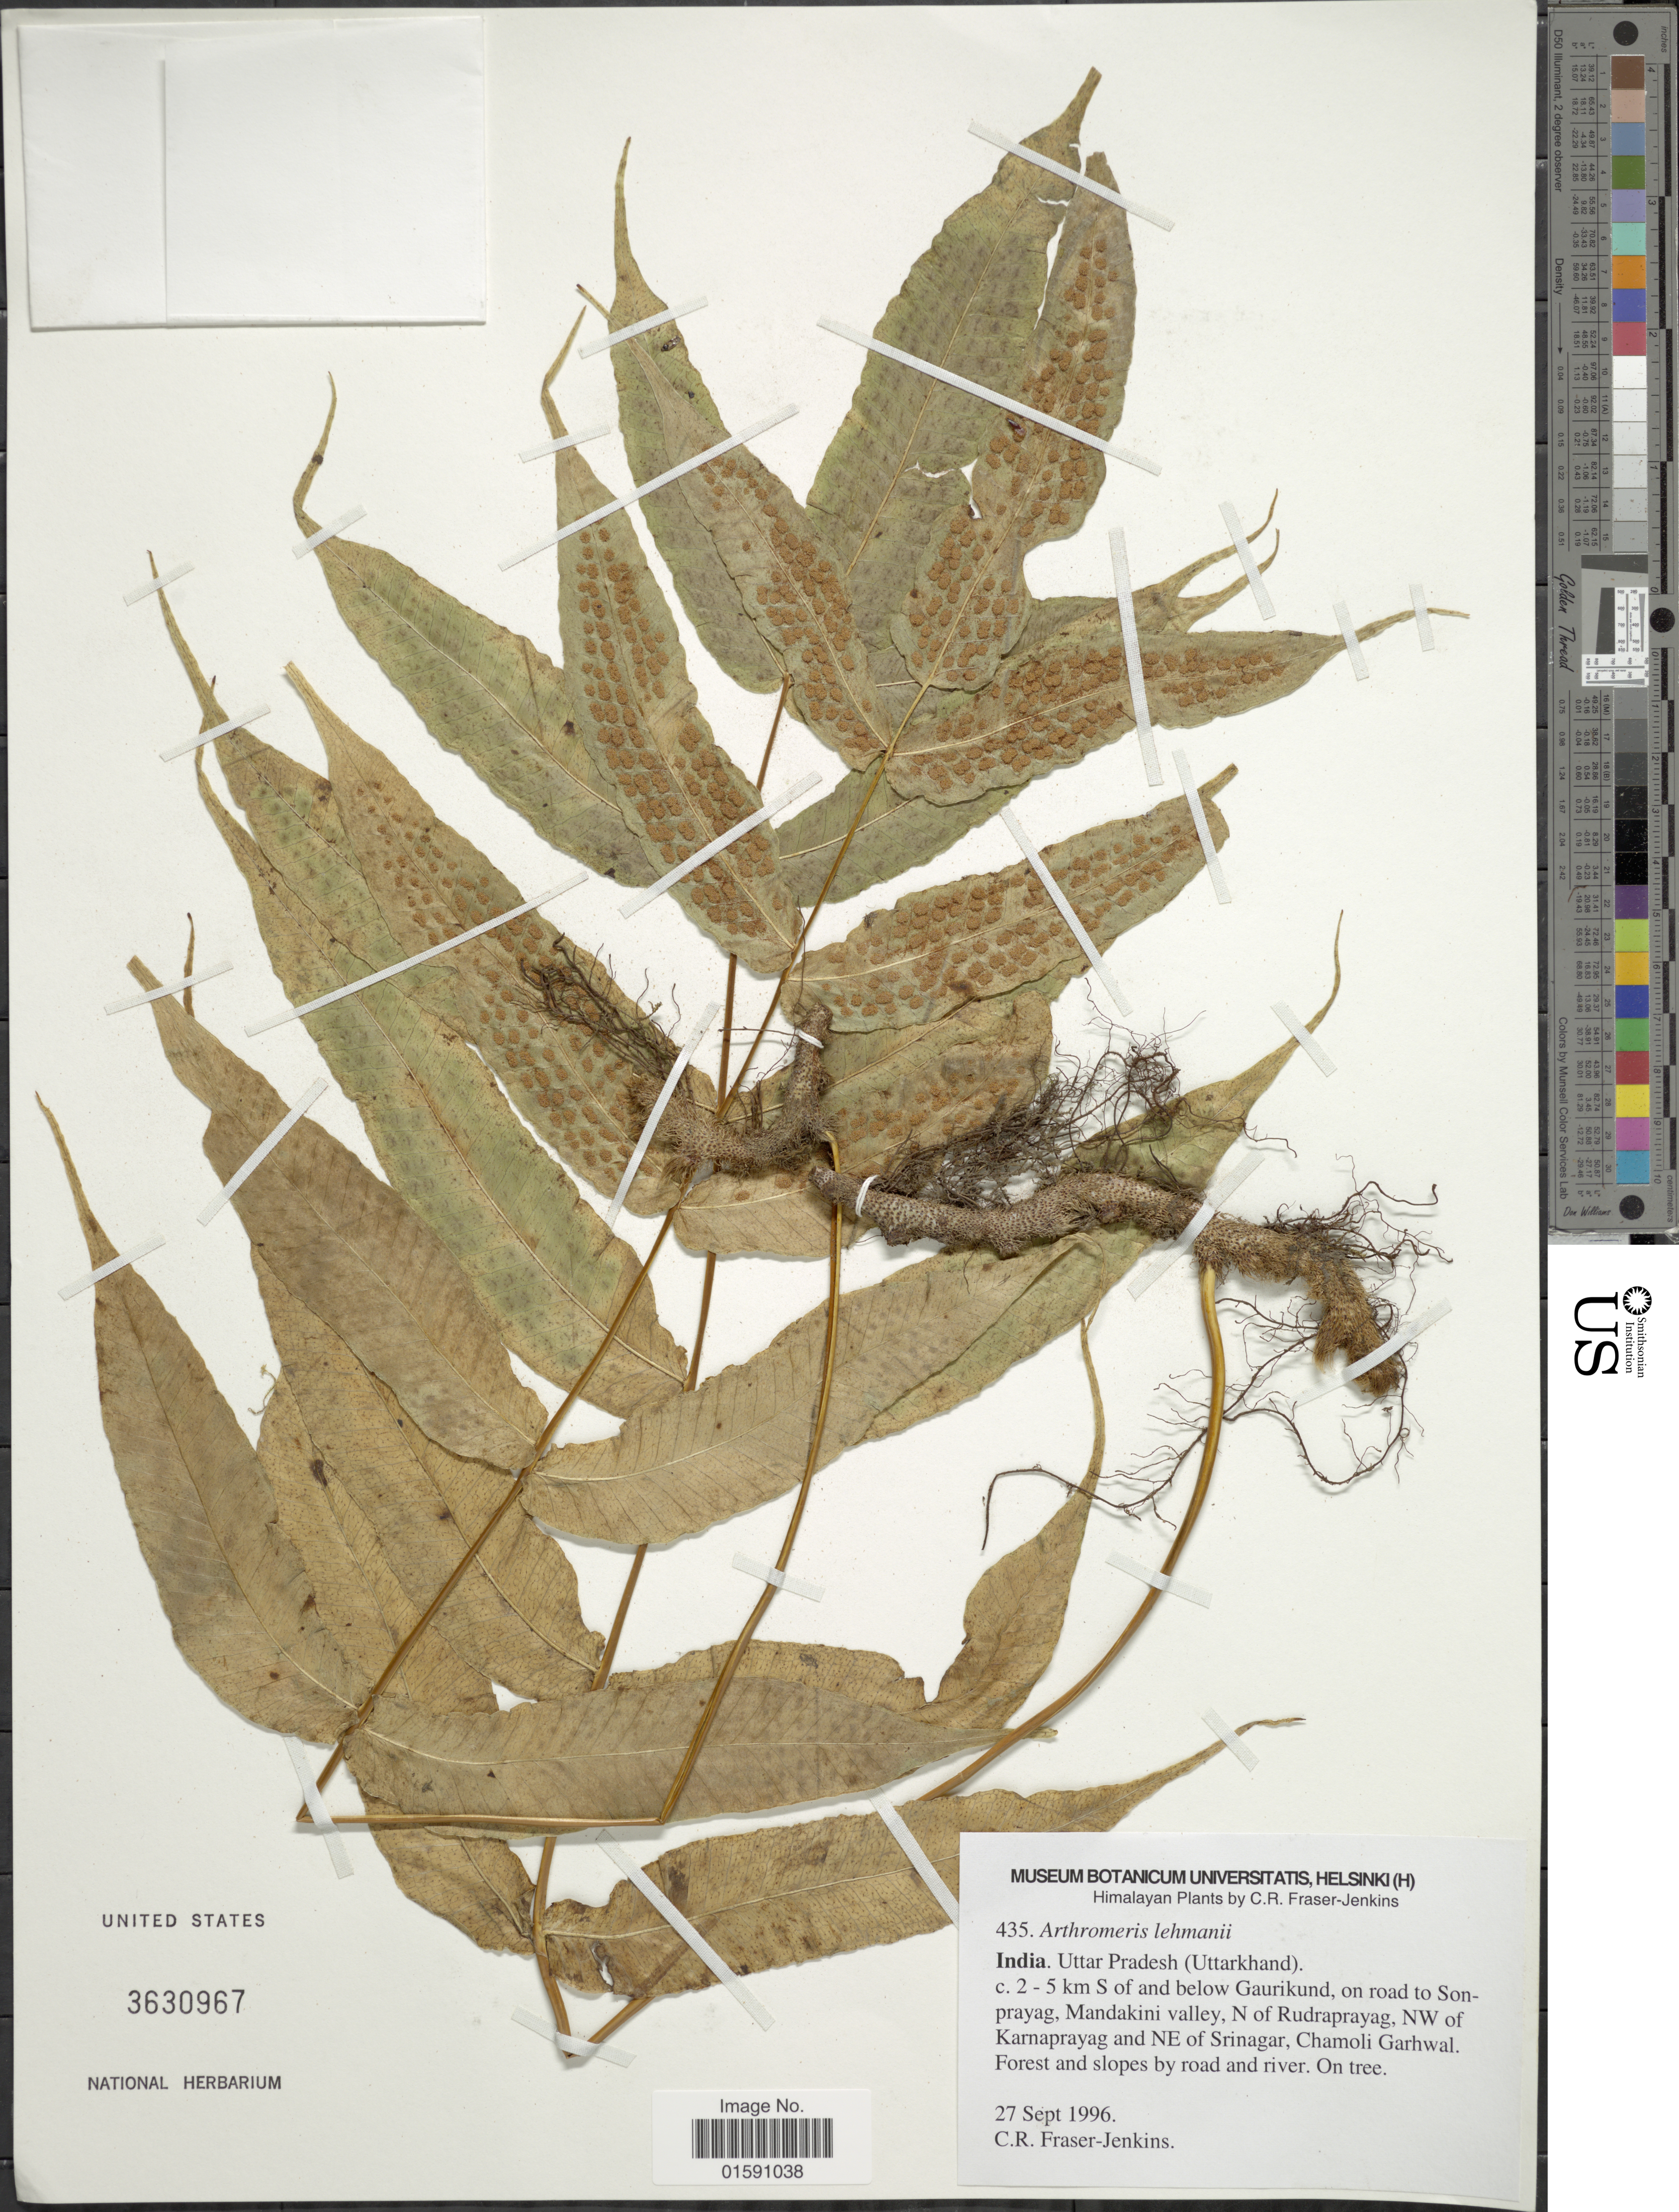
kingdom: Plantae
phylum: Tracheophyta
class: Polypodiopsida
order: Polypodiales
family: Polypodiaceae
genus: Arthromeris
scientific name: Arthromeris lehmannii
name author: (Mett.) Ching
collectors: C. R. Fraser-Jenkins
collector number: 435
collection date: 1996-09-27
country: India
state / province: Uttar Pradesh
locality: India. Uttar Pradesh (Uttarkhand). 2-5 km S of and below Gaurikund, on road to Sonprayag, Mandakini valley, N of Rudraprayag, NW of Karnaprayag and NE of Srinagar, Chamoli Garhwal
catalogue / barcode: US 3630967